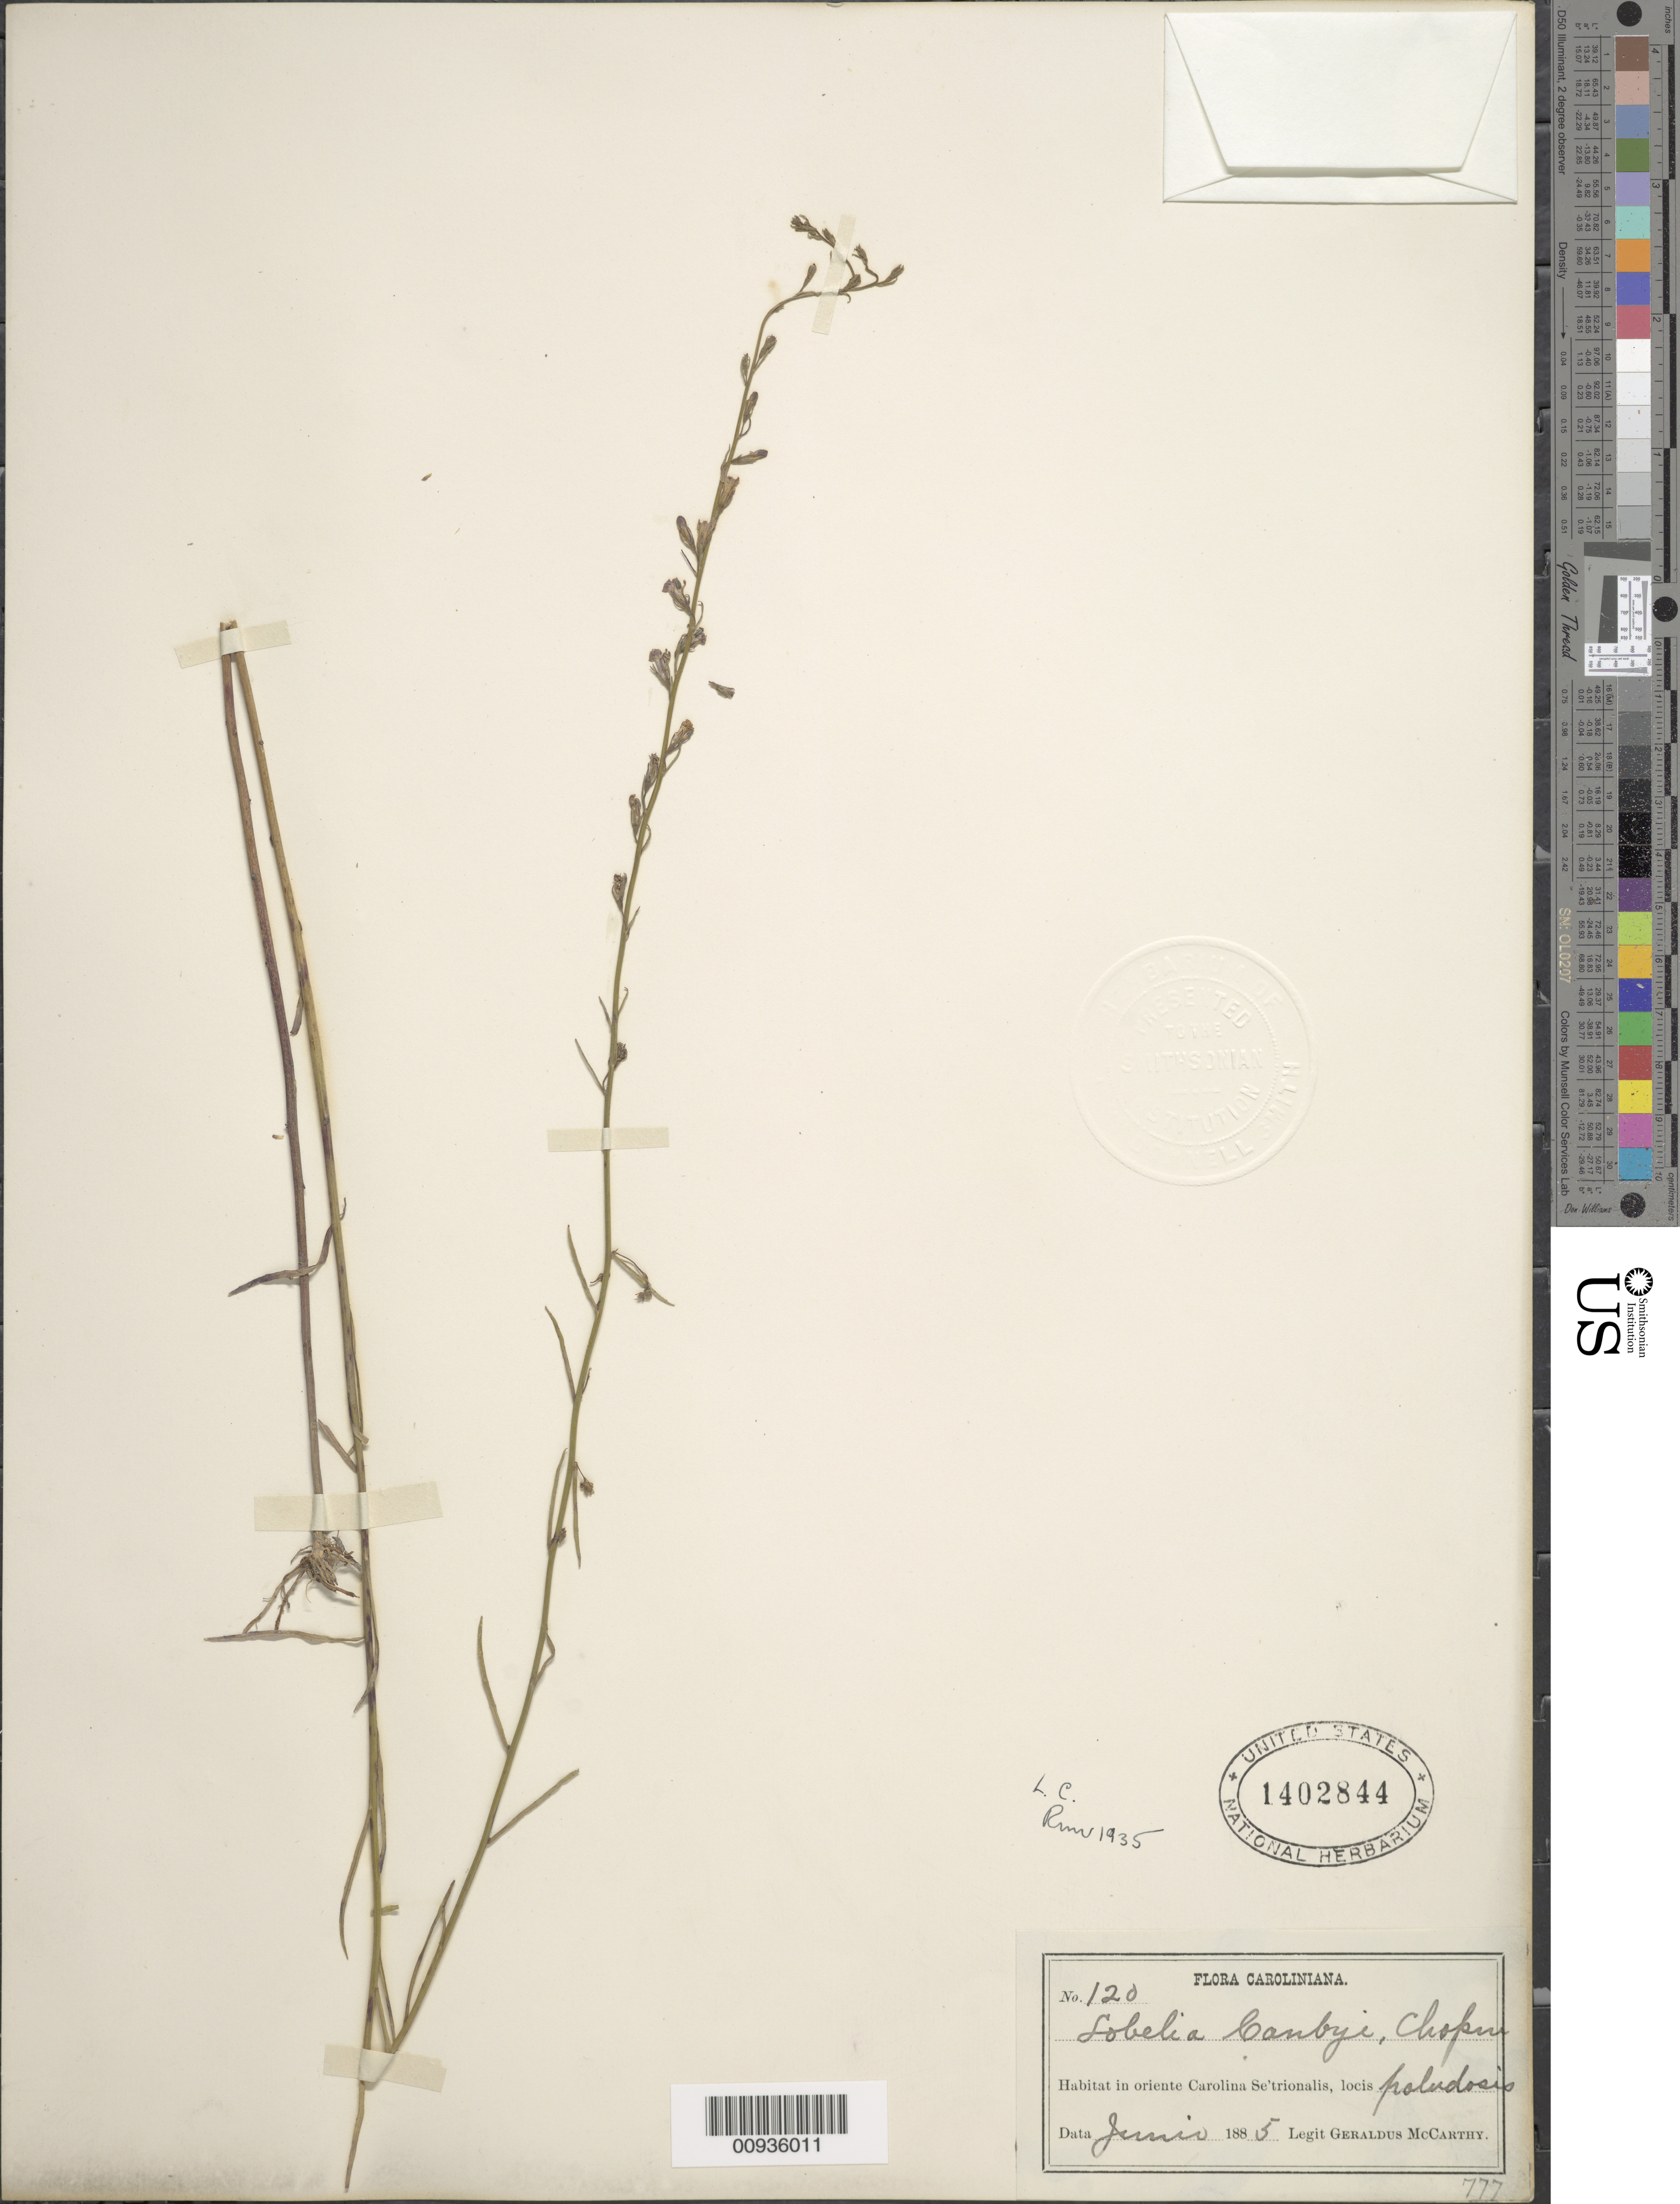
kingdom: Plantae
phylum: Tracheophyta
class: Magnoliopsida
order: Asterales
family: Campanulaceae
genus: Lobelia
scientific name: Lobelia canbyi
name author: A. Gray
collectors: G. McCarthy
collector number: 120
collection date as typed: Jun 1885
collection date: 1885-06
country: United States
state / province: South Carolina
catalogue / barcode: US 1402844